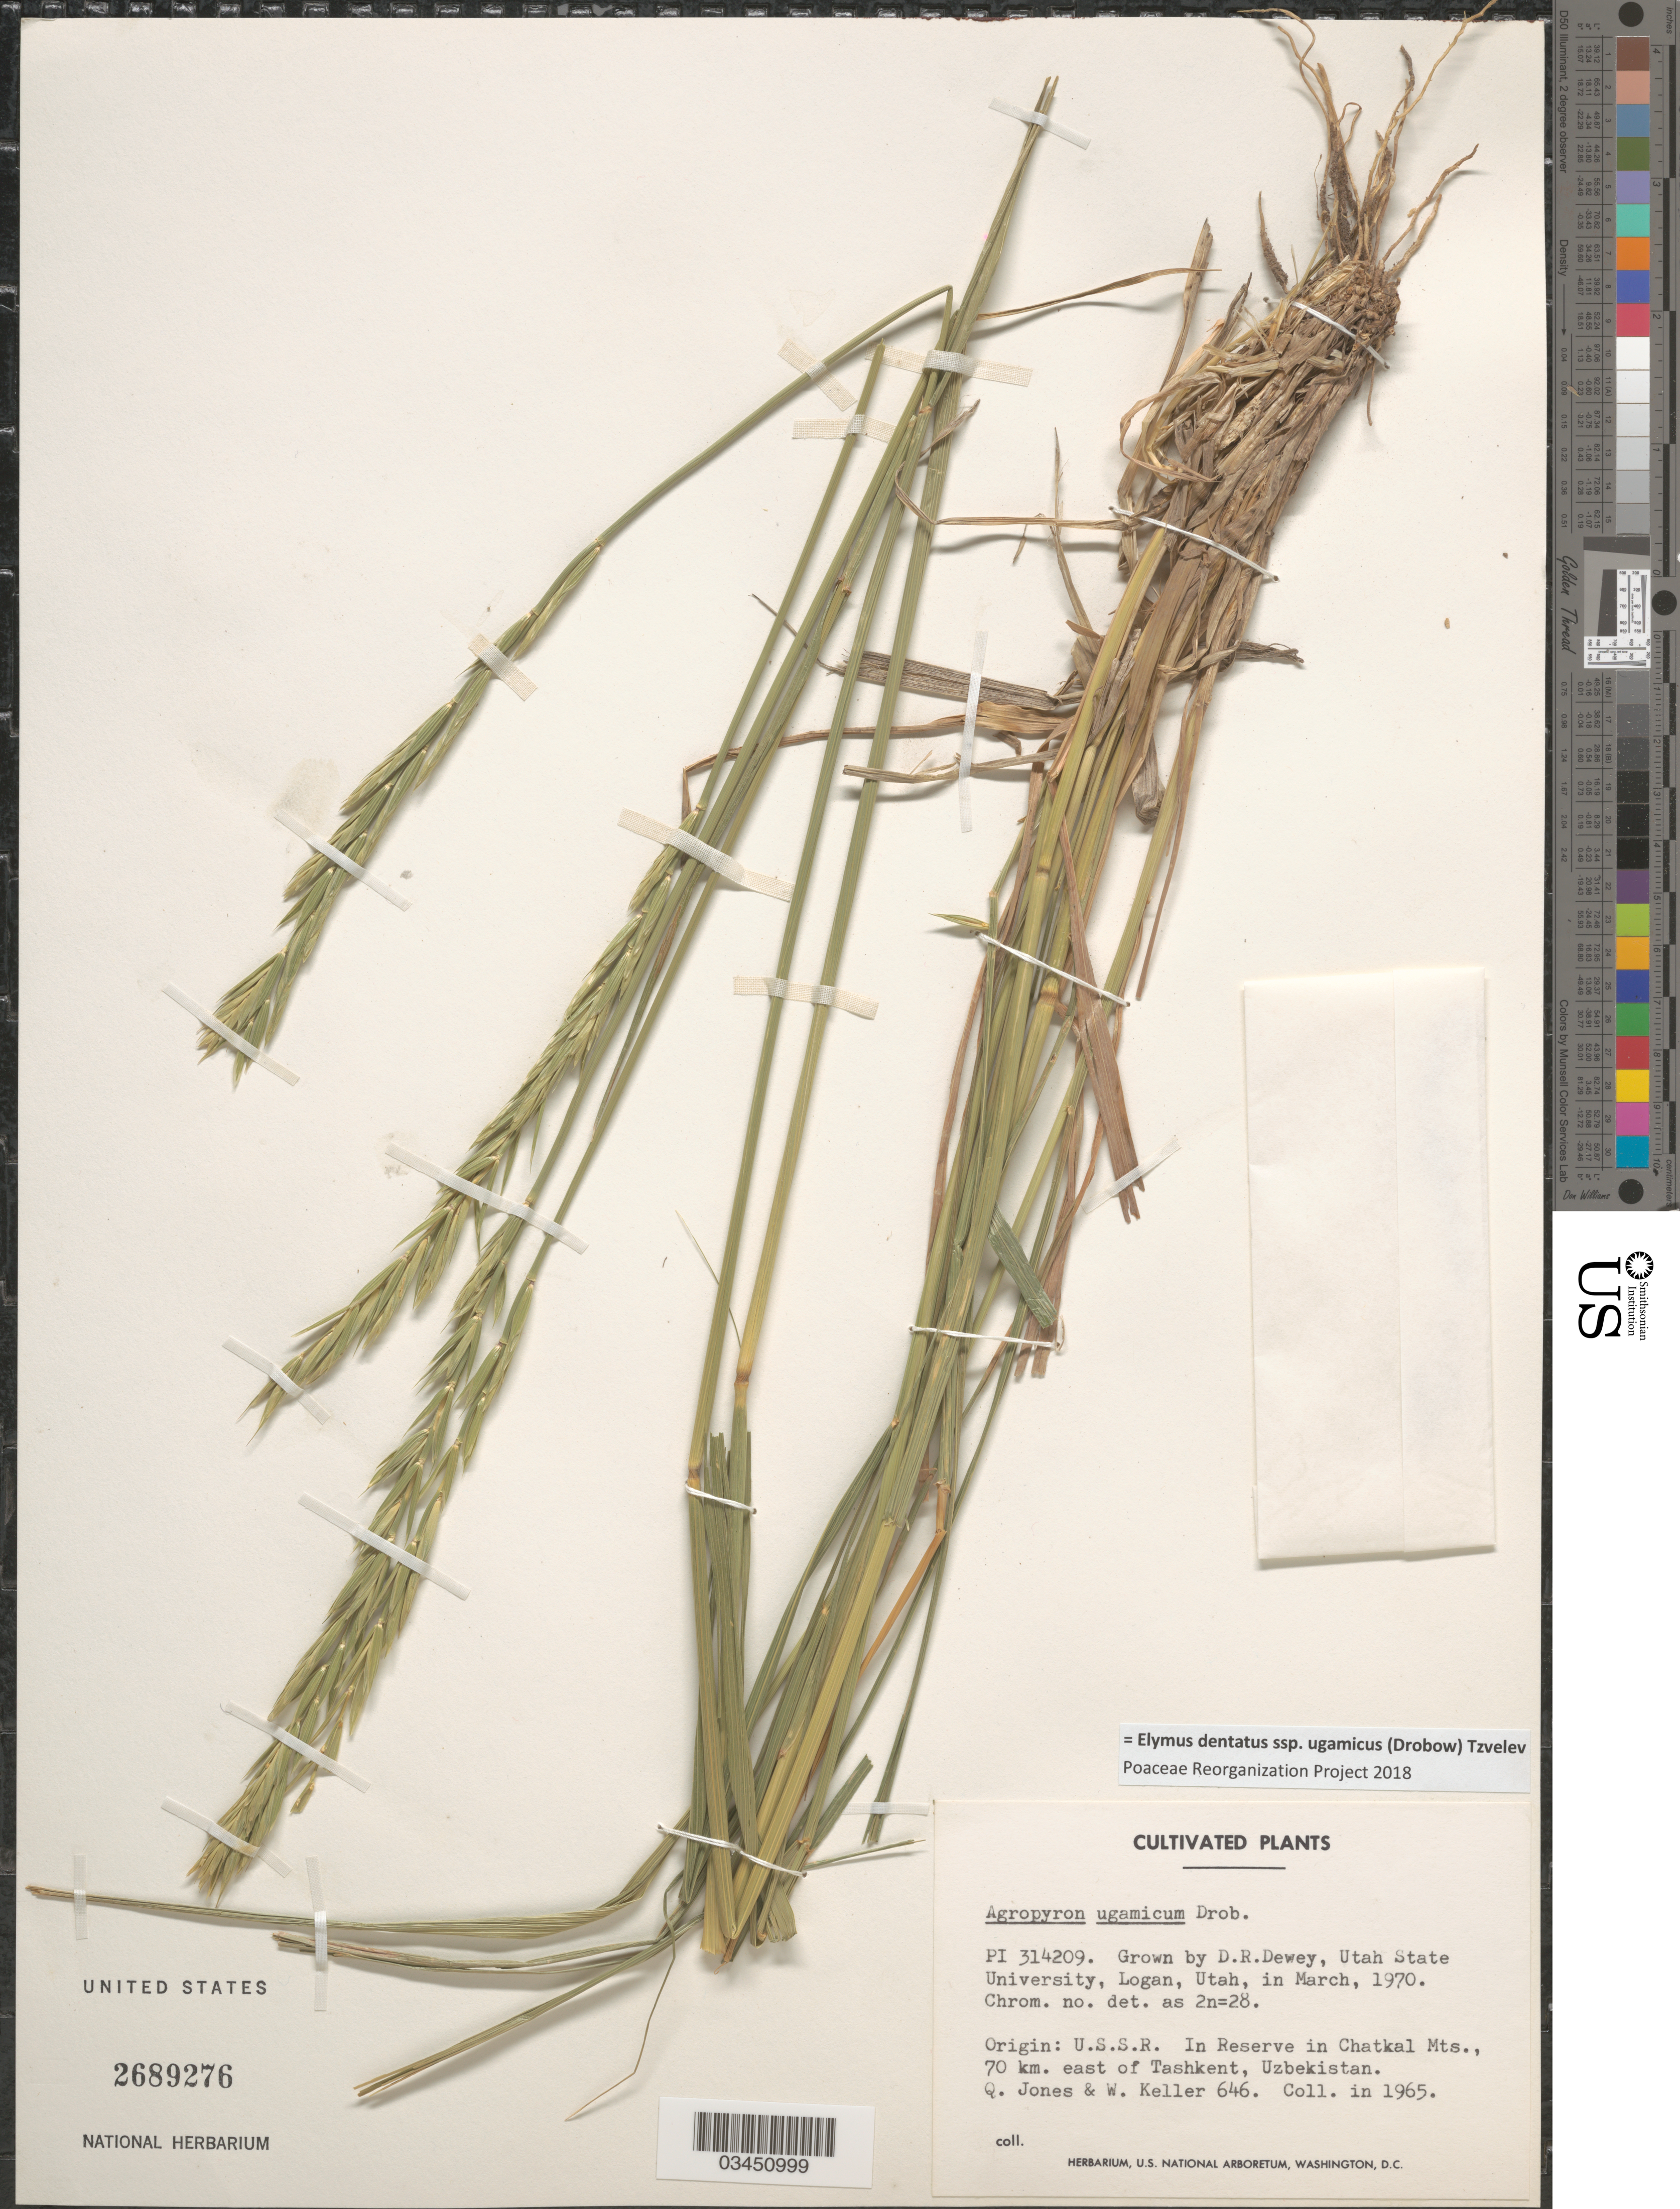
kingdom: Plantae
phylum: Tracheophyta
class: Liliopsida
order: Poales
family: Poaceae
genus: Elymus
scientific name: Elymus dentatus subsp. ugamicus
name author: (Drobow) Tzvelev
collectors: D. Dewey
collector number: PI314209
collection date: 1970-03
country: United States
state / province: Utah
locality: Utah State University, Logan.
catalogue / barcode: US 2689276